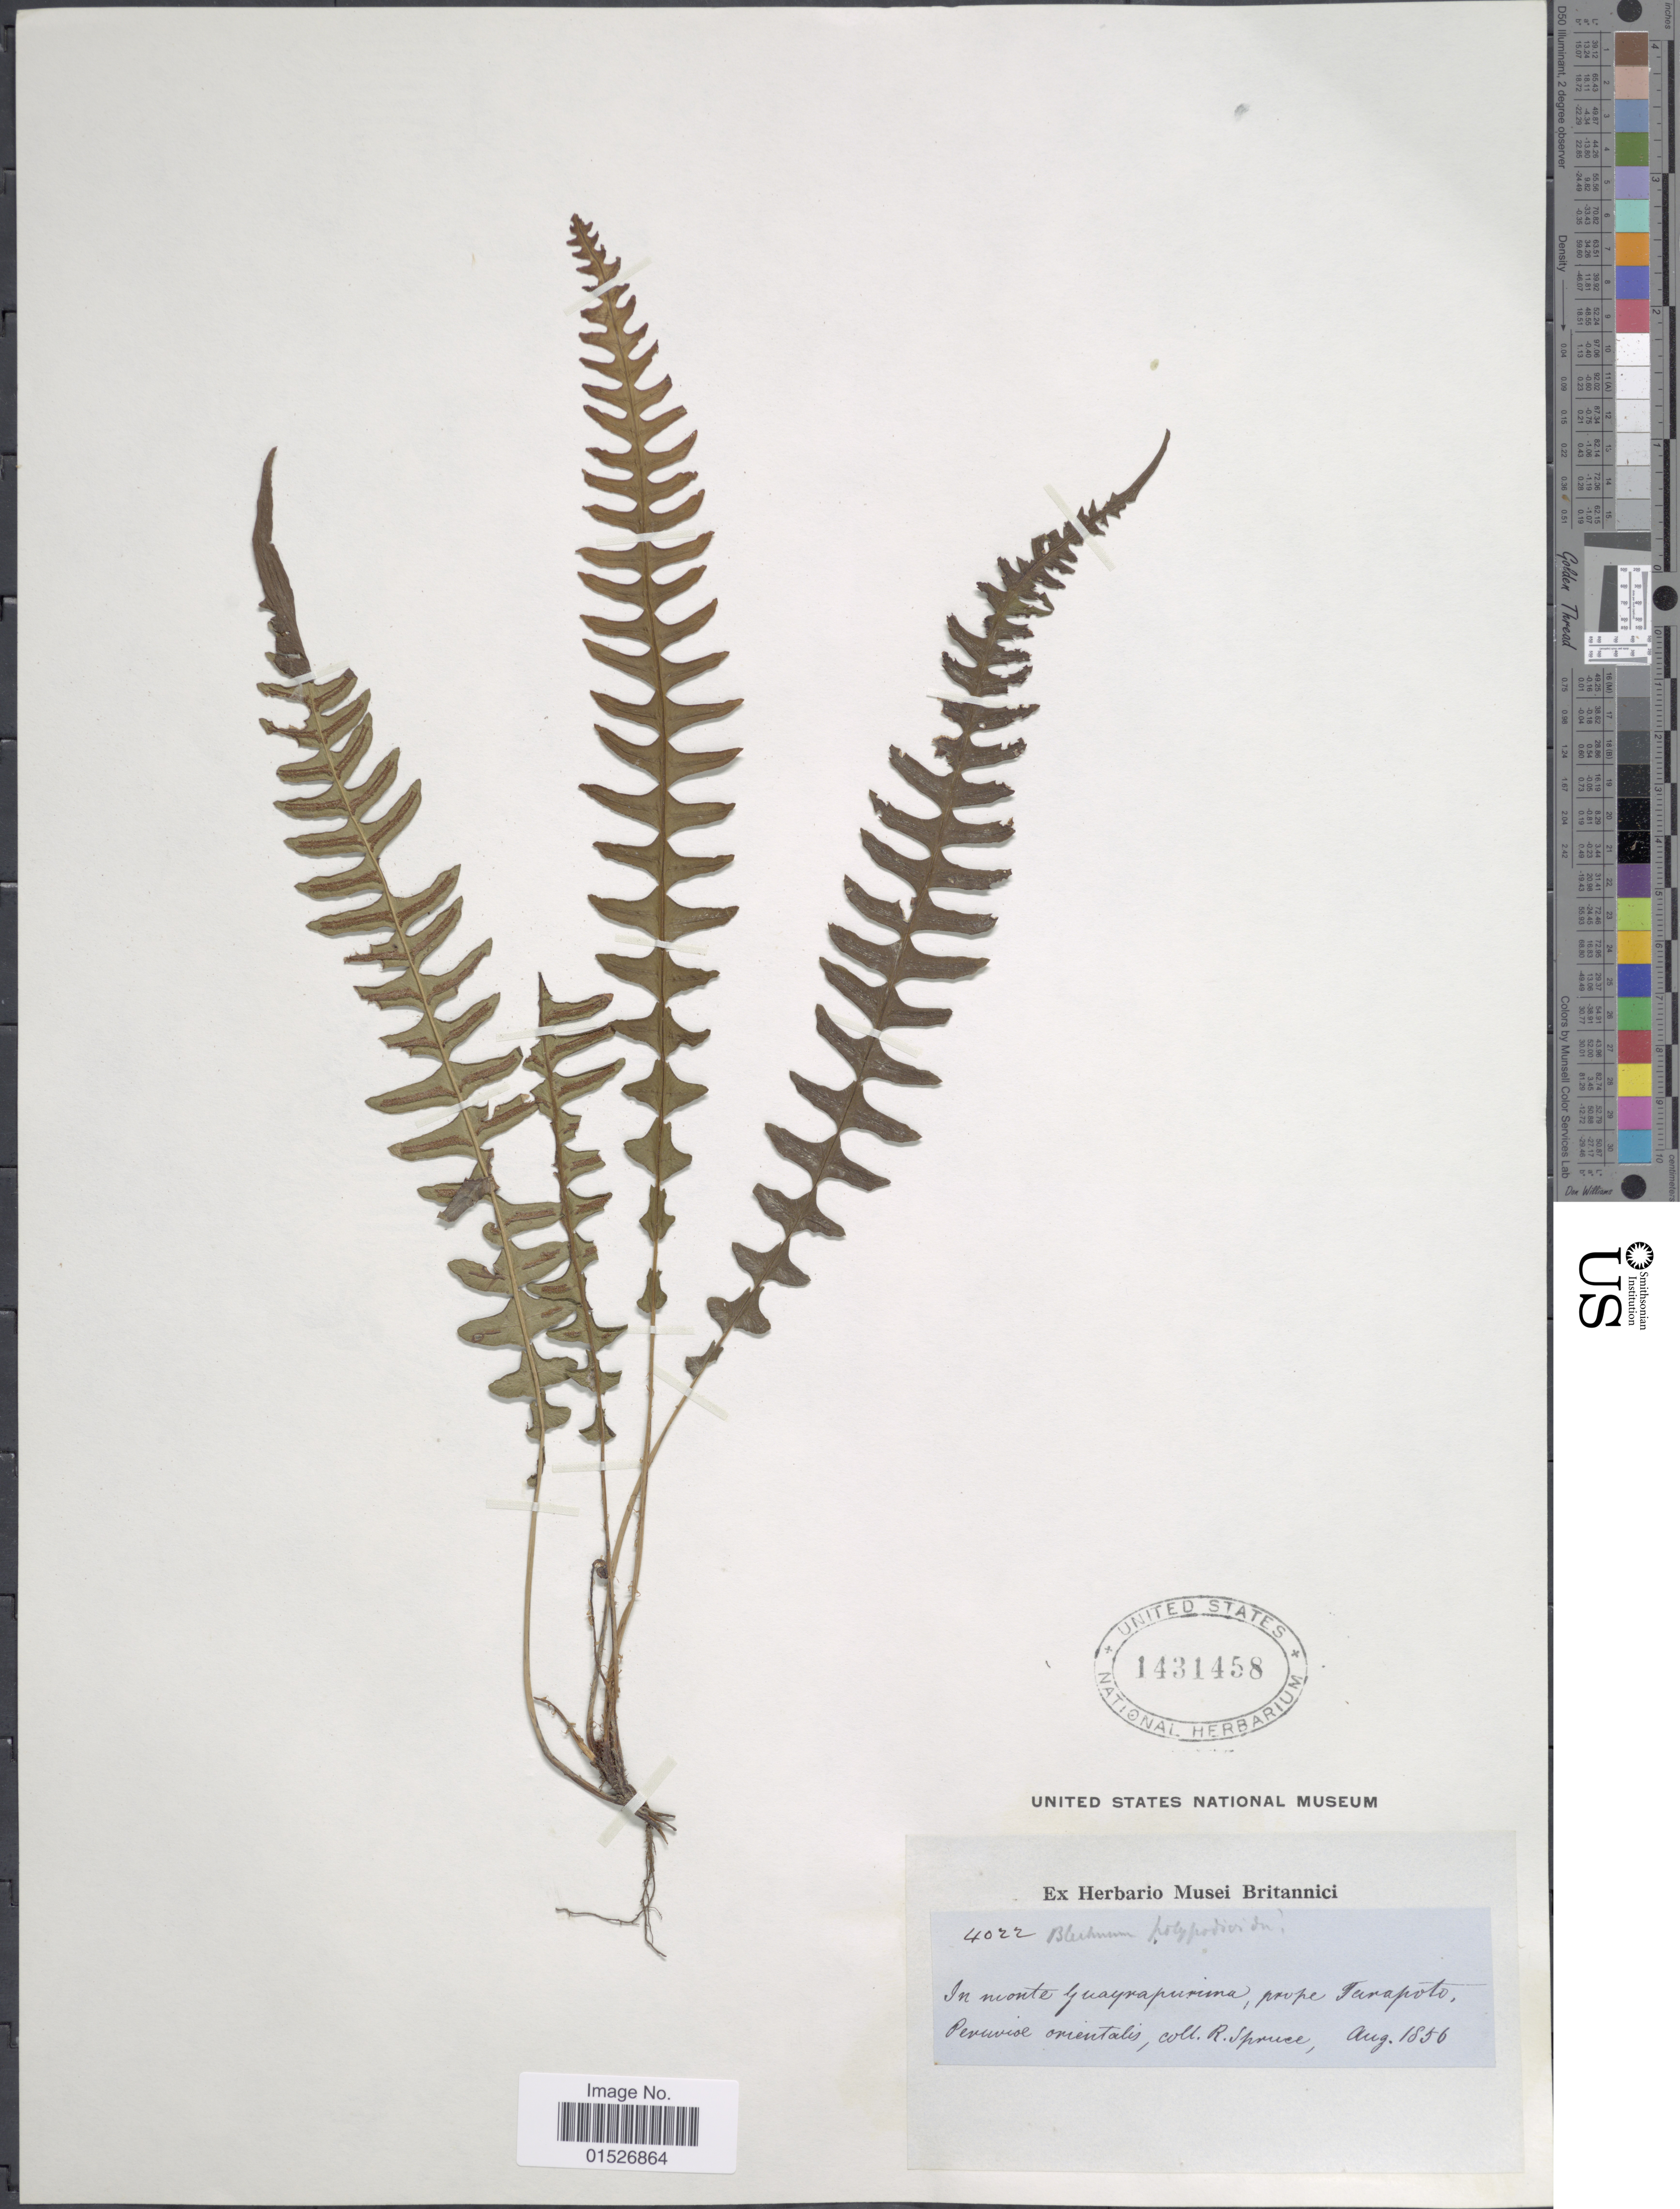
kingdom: Plantae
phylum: Tracheophyta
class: Polypodiopsida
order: Polypodiales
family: Blechnaceae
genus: Blechnum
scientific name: Blechnum polypodioides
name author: Raddi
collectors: R. Spruce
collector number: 4022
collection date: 1856-08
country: Peru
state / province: San Martín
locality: In monte Guayrapurima, prope Tarapoto, Peruviae orientalis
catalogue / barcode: US 1431458